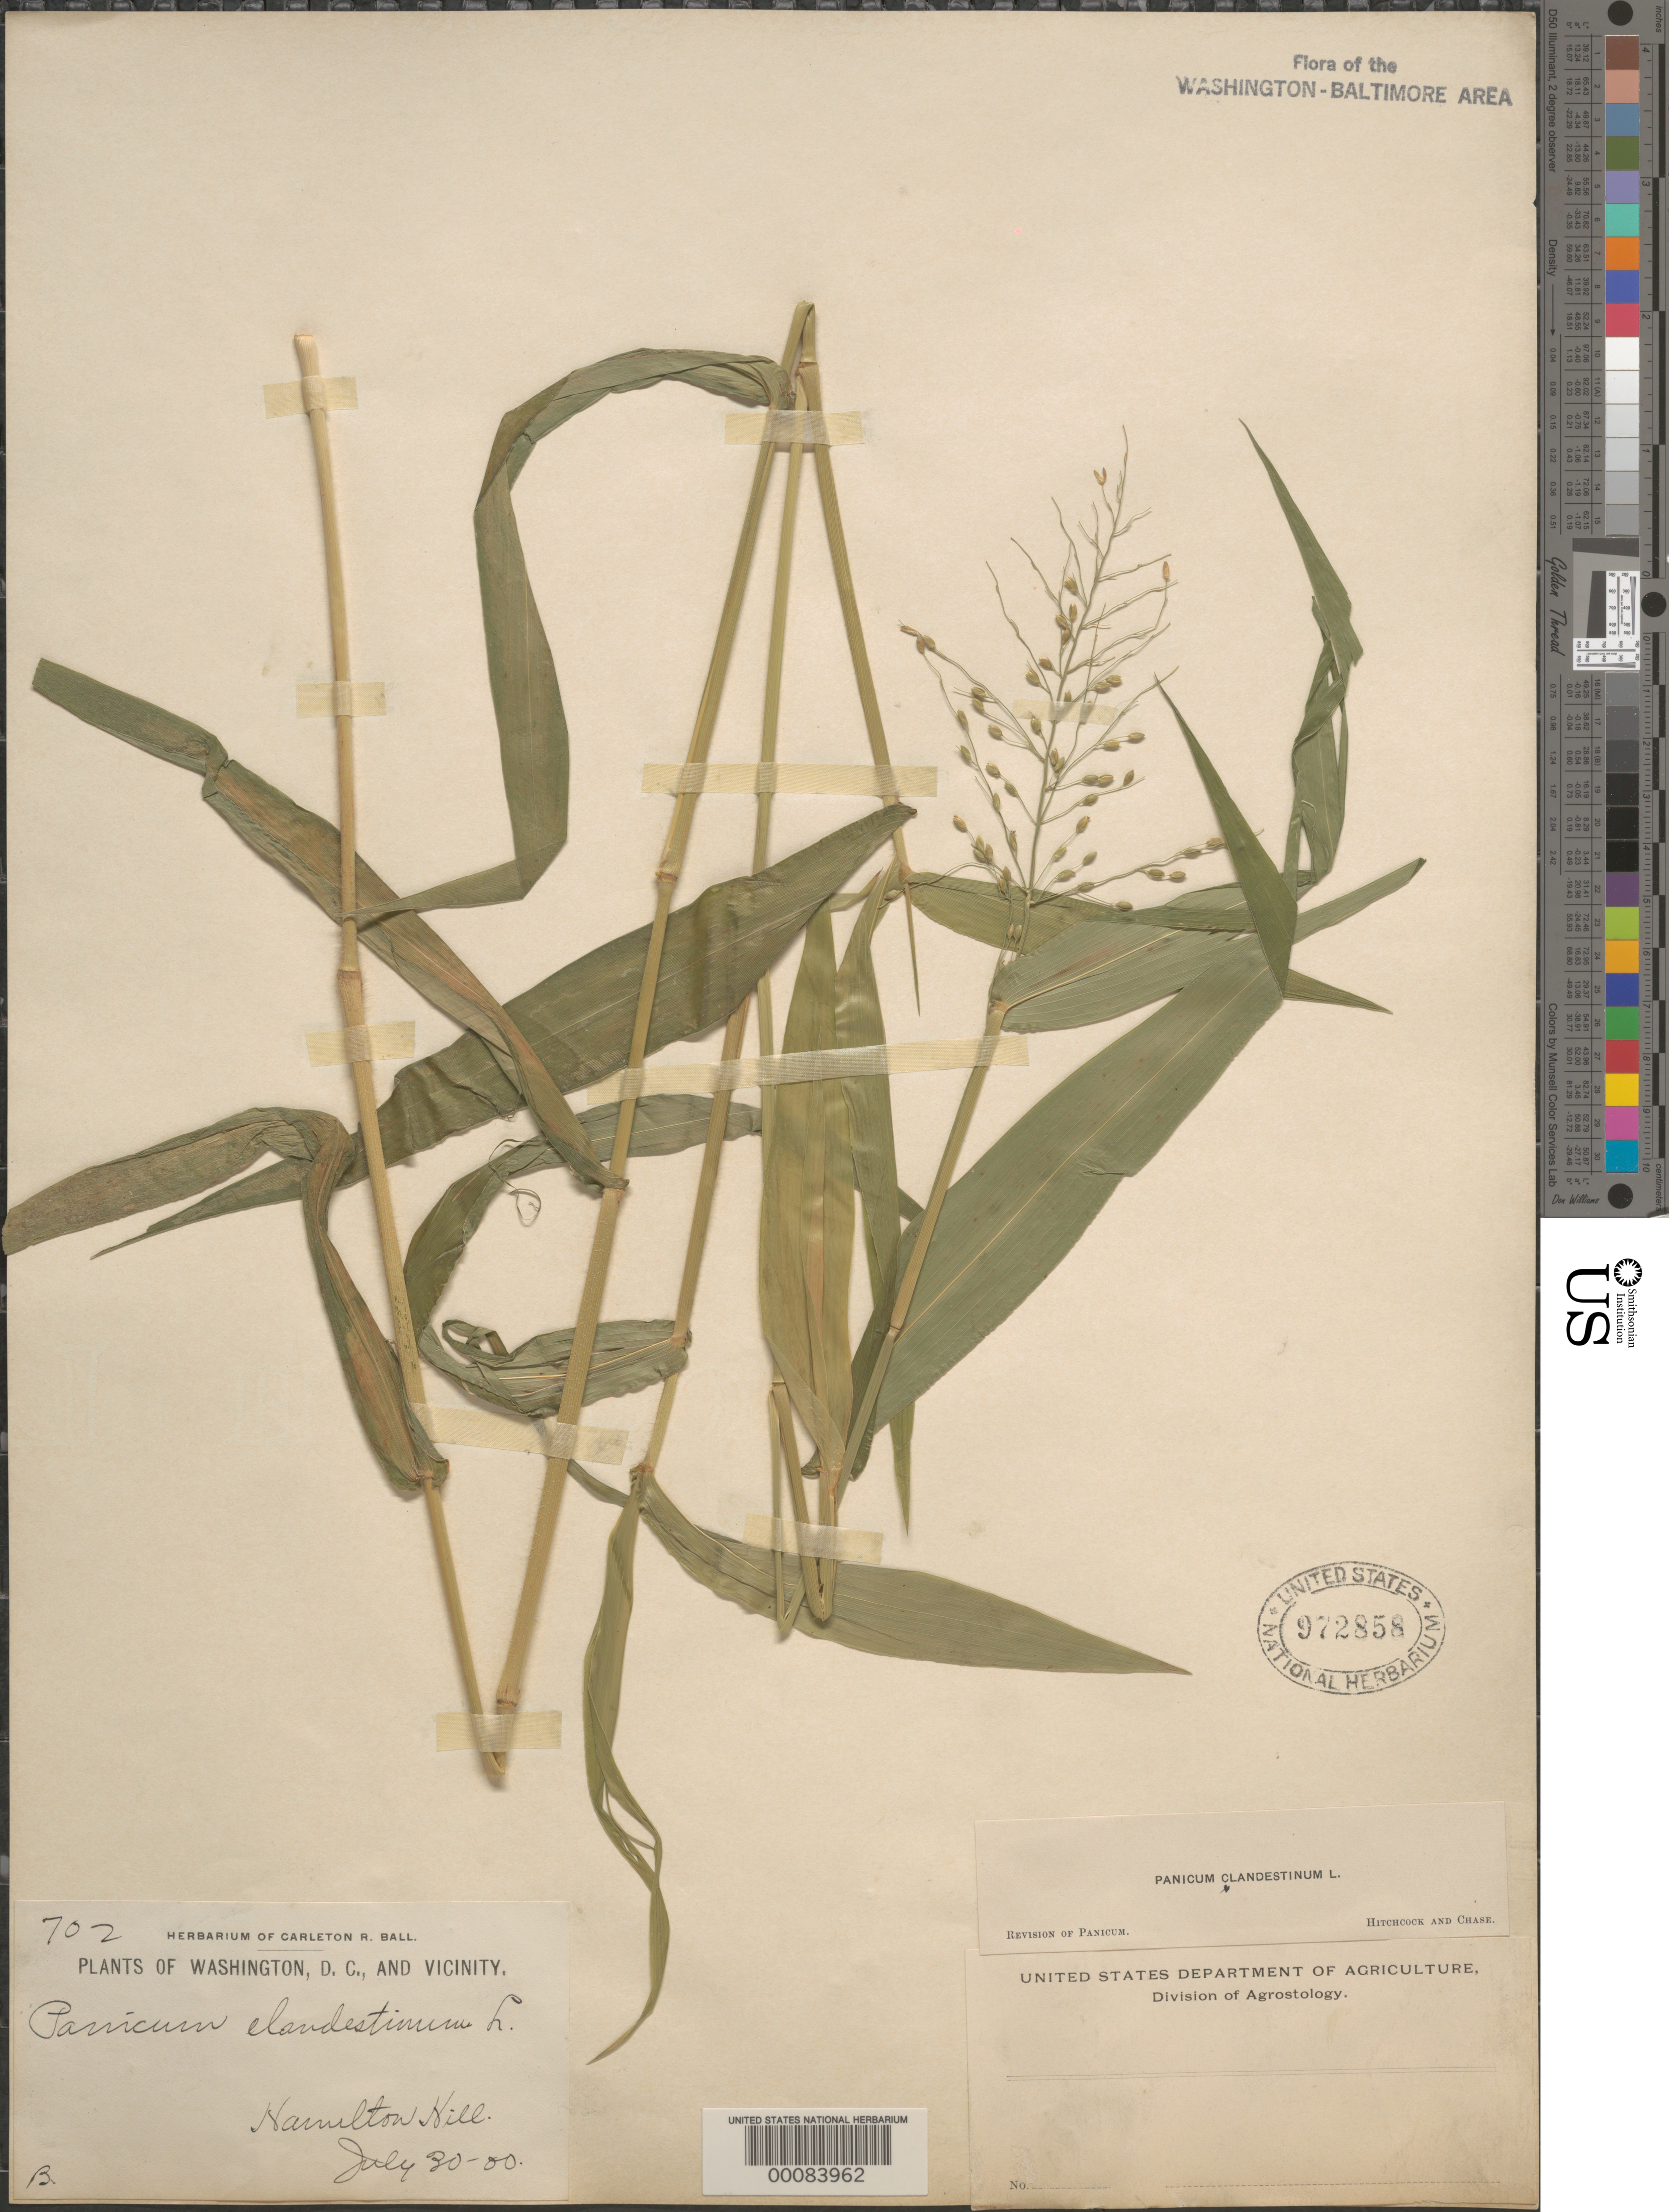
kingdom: Plantae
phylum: Tracheophyta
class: Liliopsida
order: Poales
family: Poaceae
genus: Dichanthelium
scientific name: Dichanthelium clandestinum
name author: (L.) Gould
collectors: C. R. Ball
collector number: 702.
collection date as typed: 30 Jul 1900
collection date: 1900-07-30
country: United States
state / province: District of Columbia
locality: Hamilton Hill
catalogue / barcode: US 972858